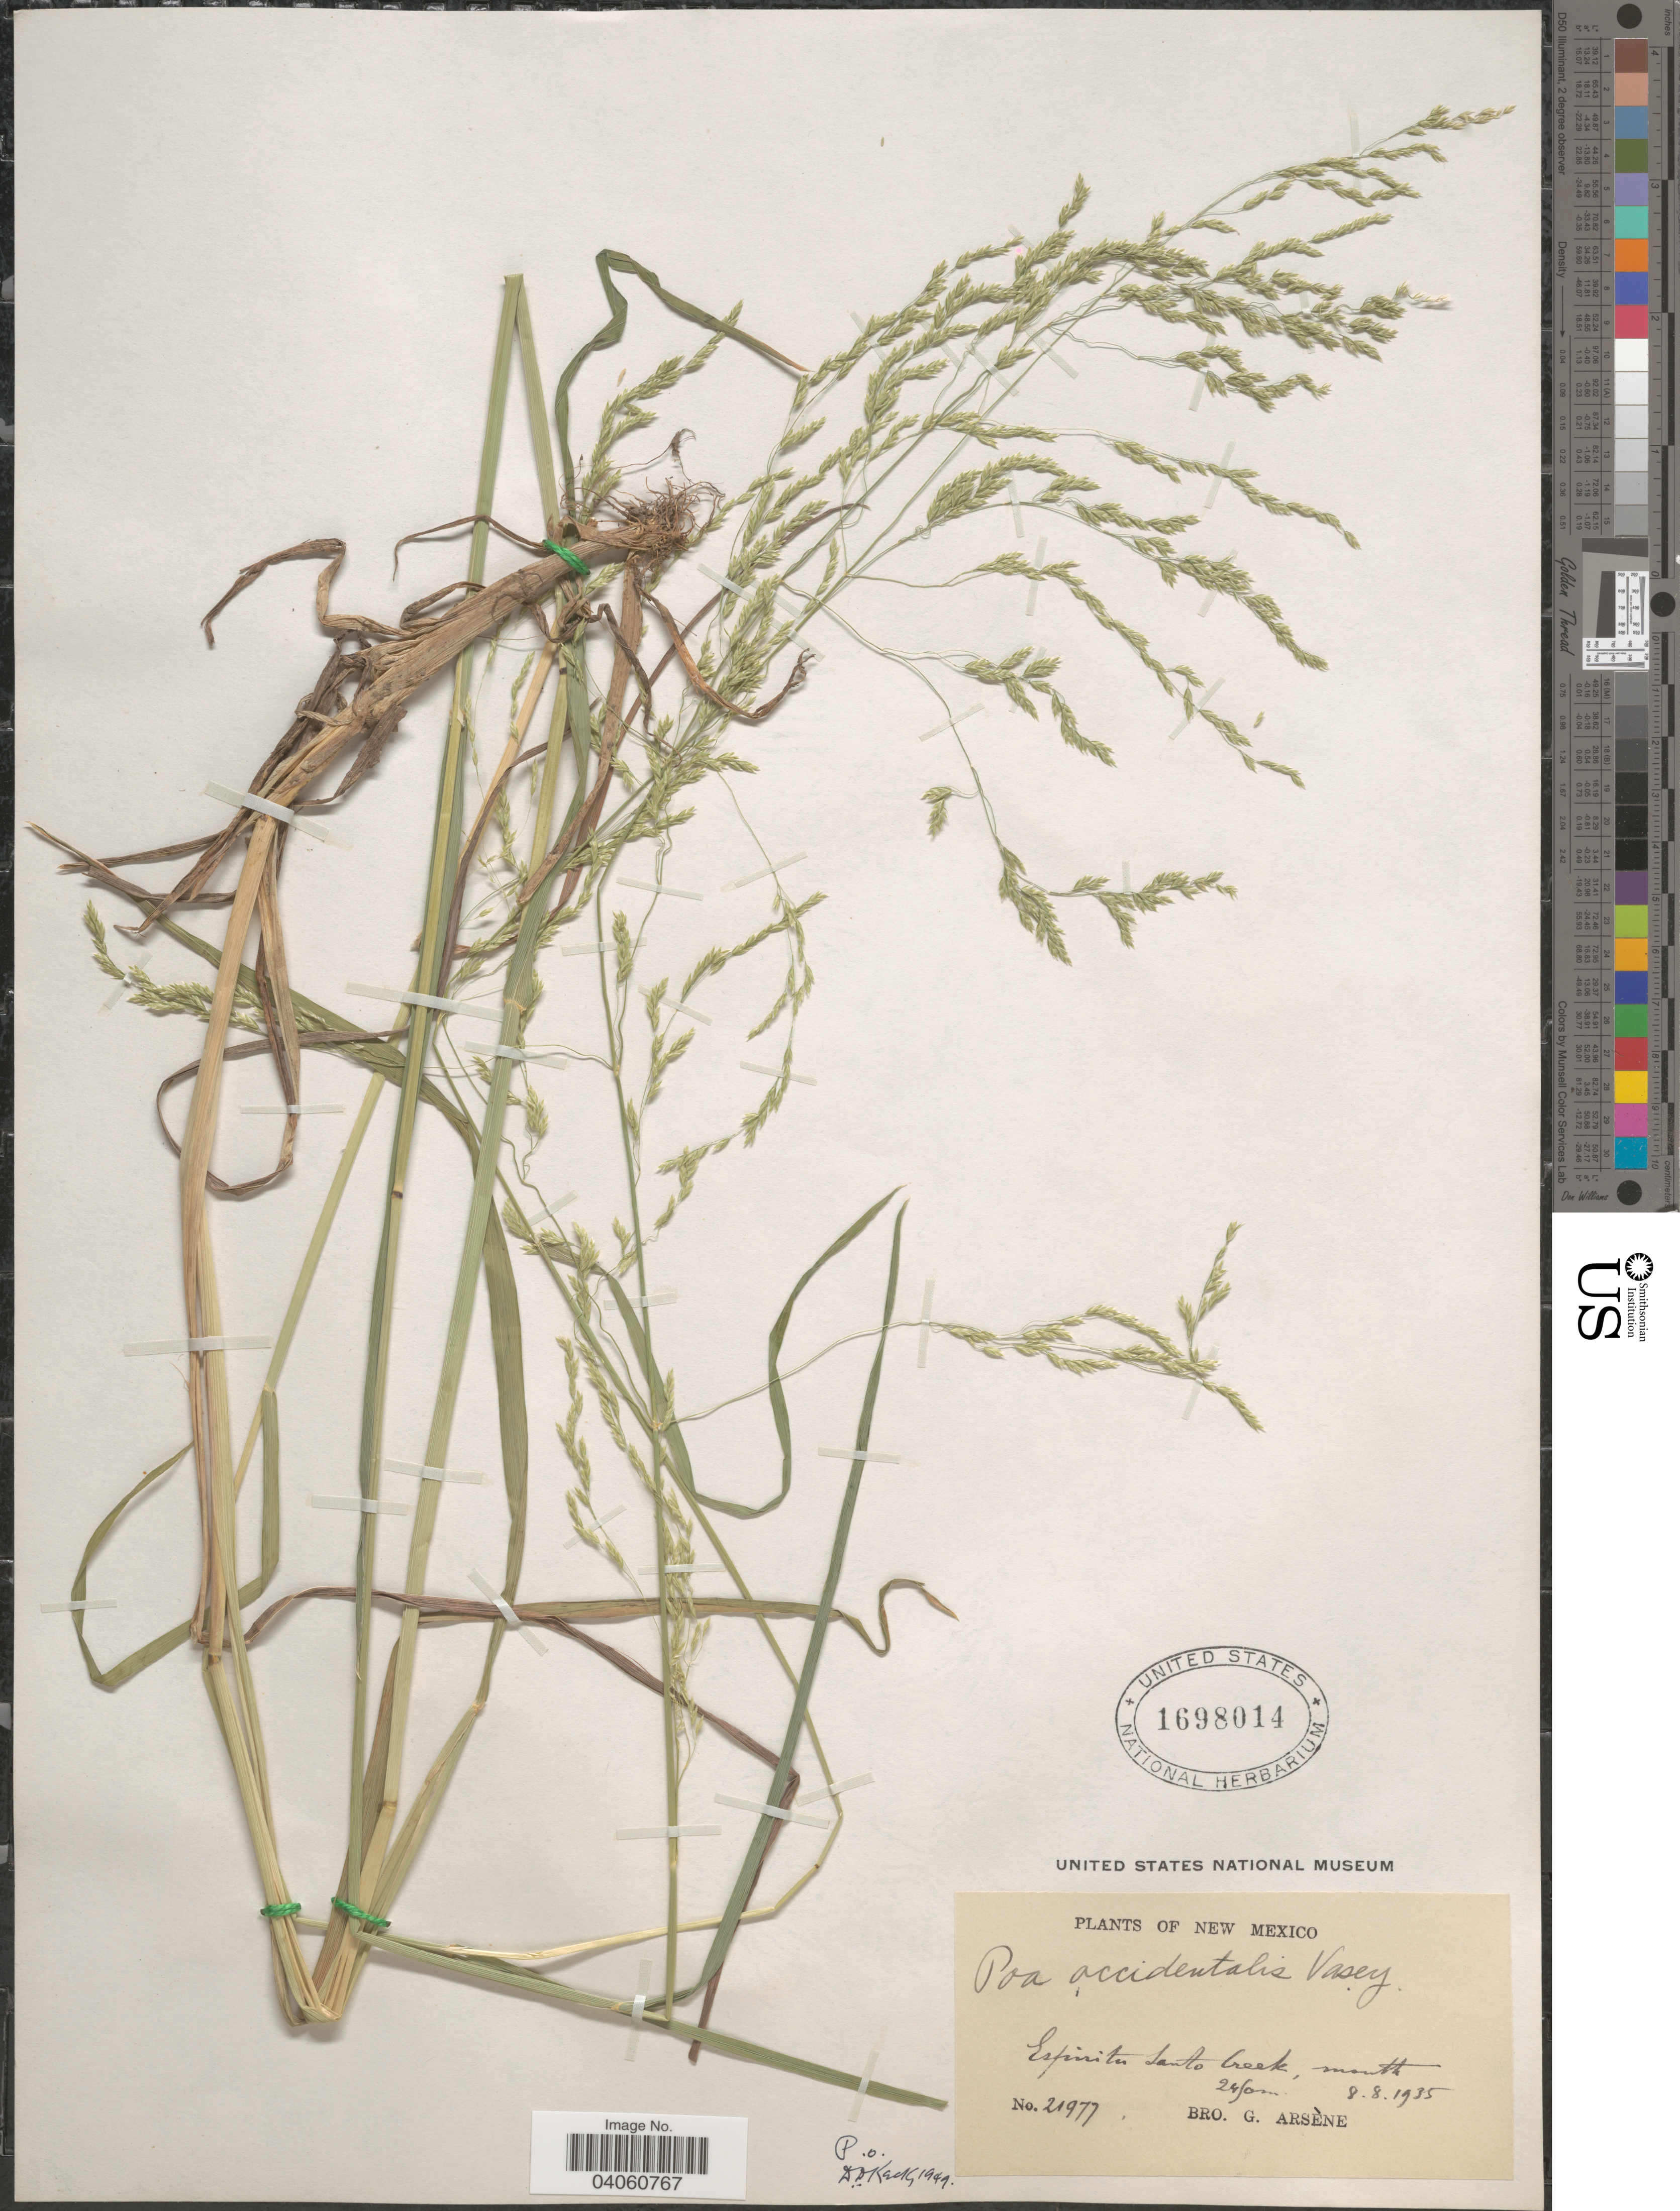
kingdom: Plantae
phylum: Tracheophyta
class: Liliopsida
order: Poales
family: Poaceae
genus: Poa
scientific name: Poa occidentalis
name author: (Vasey) Vasey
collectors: Bro. G. Arsène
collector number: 21977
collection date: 1935-08-08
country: United States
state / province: New Mexico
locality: Espiritu Santo Creek, mouth.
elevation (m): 2450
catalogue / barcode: US 1698014